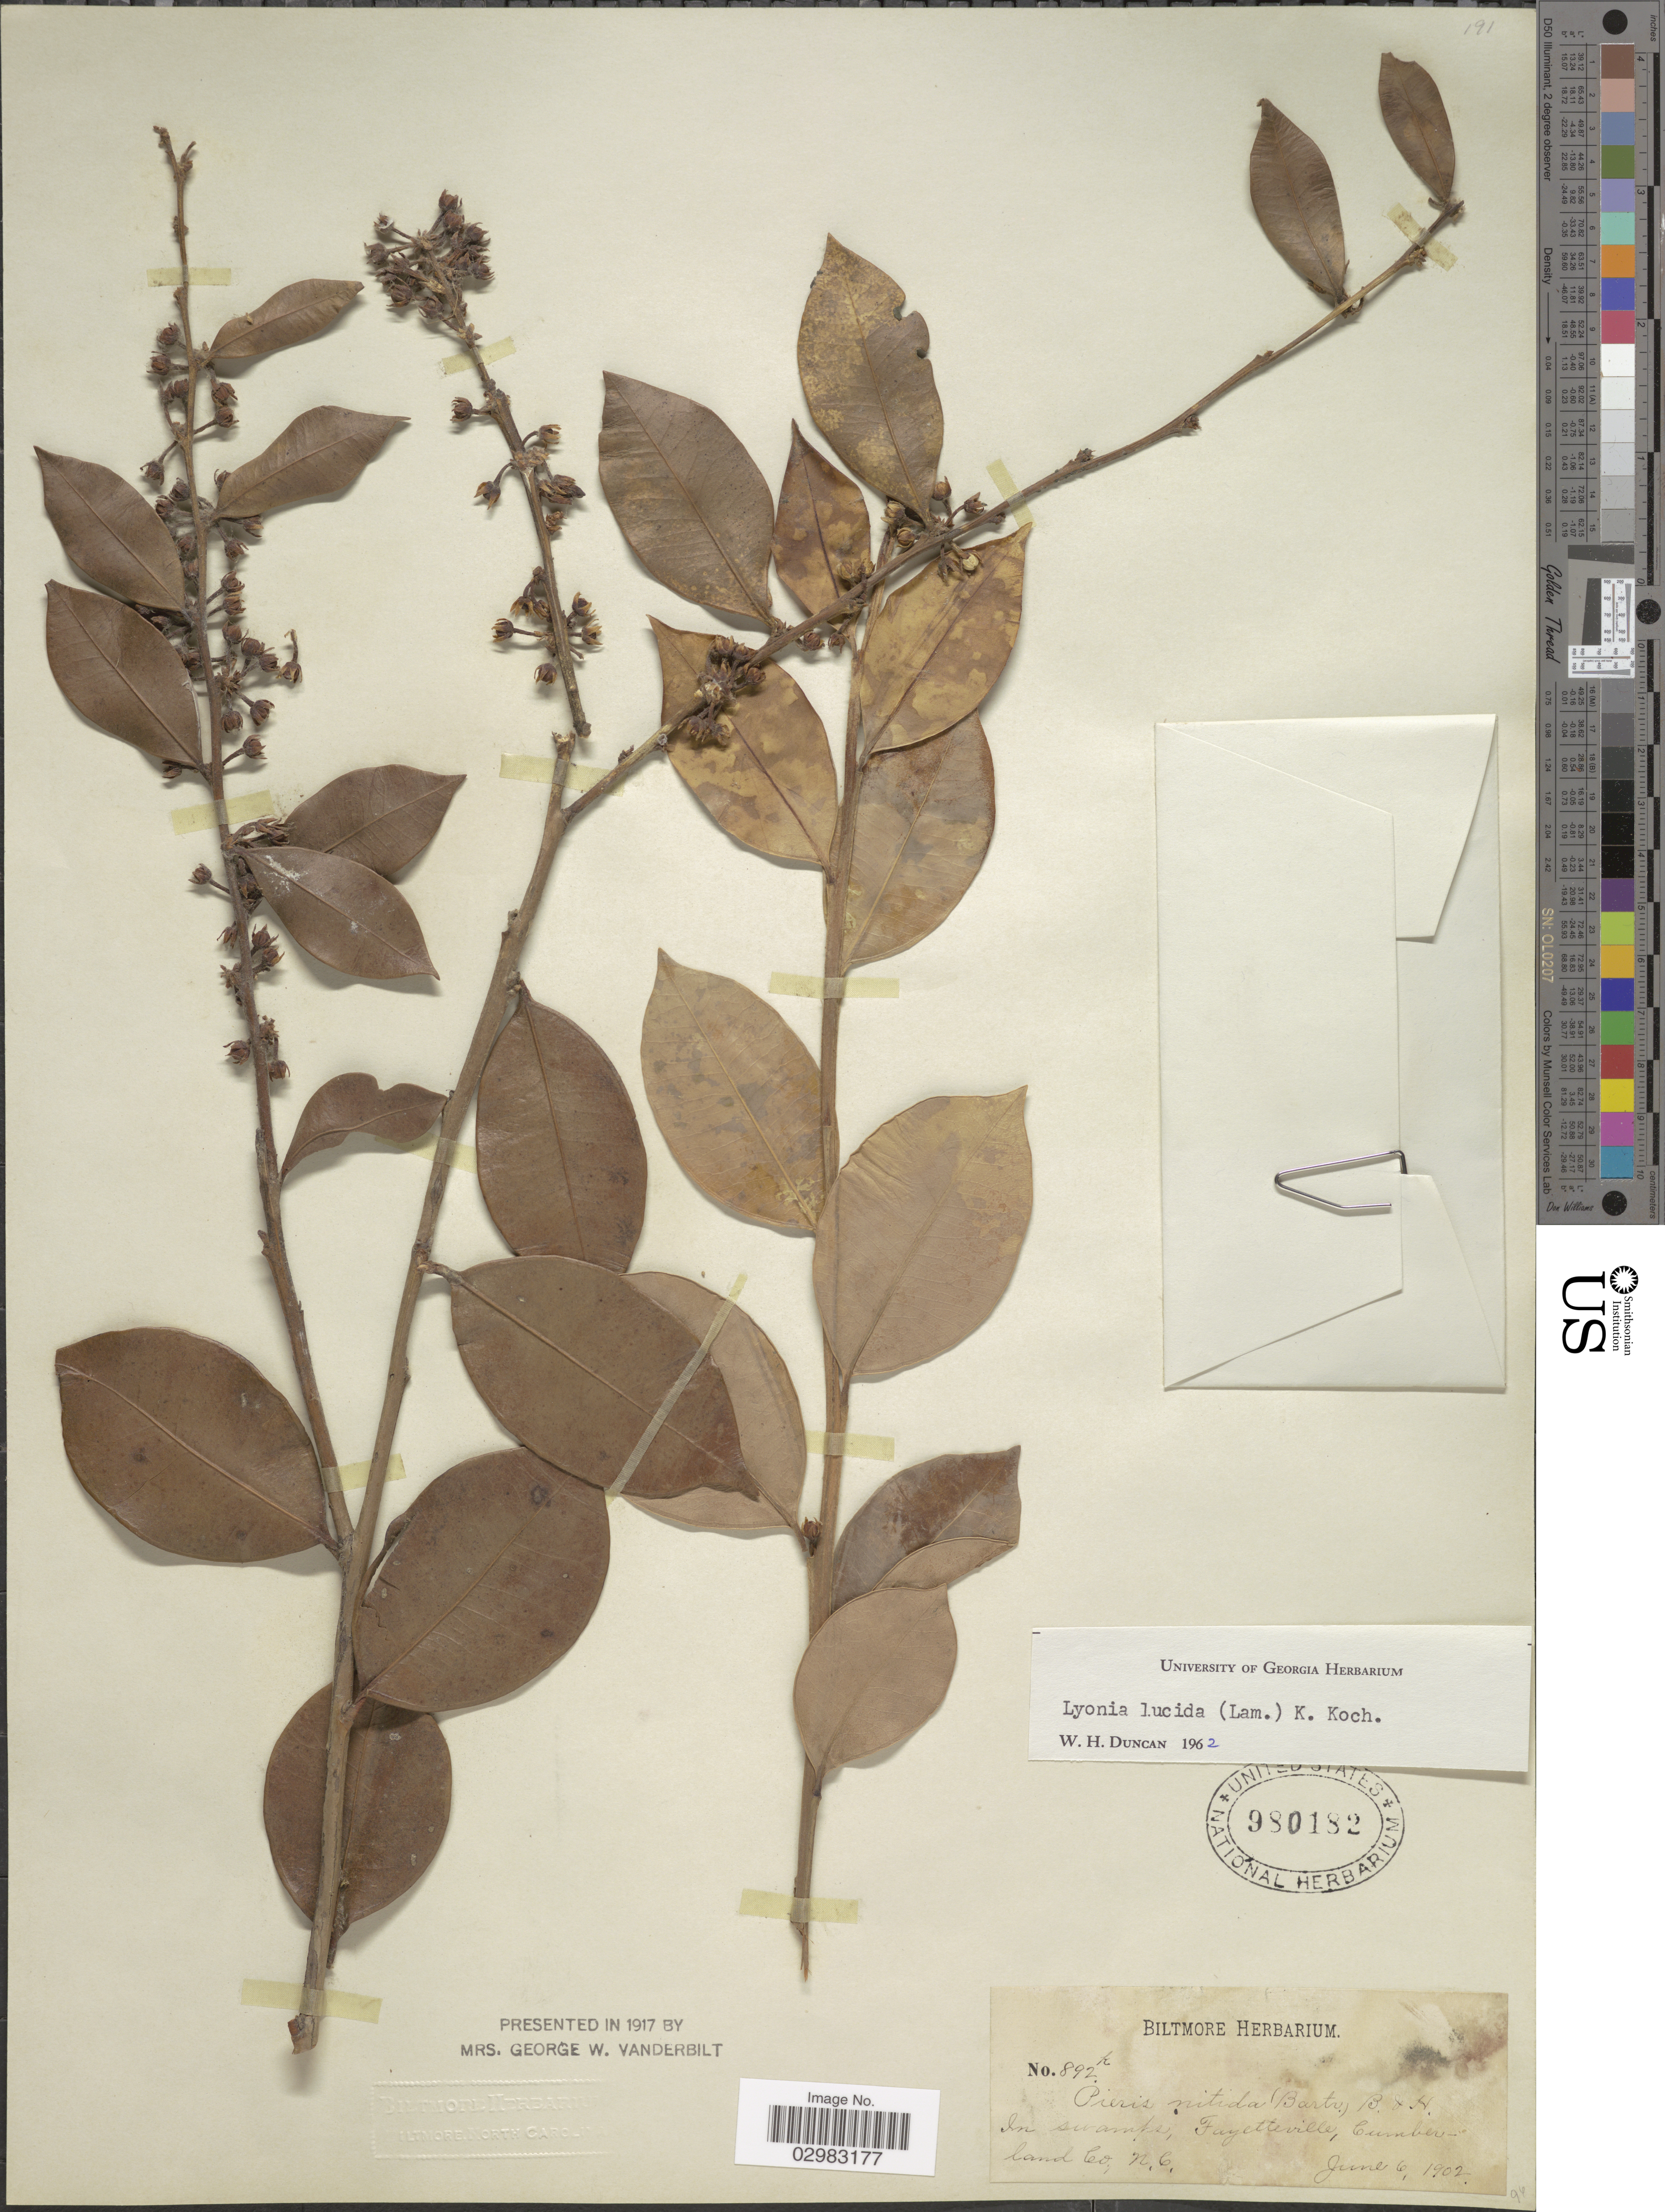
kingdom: Plantae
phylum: Tracheophyta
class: Magnoliopsida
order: Ericales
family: Ericaceae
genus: Lyonia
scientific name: Lyonia lucida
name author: K. Koch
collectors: ex herb. Biltmore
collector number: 892k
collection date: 1902-06-06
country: United States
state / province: North Carolina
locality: Fayetteville, Cumberland Co., N.C.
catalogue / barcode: US 980182